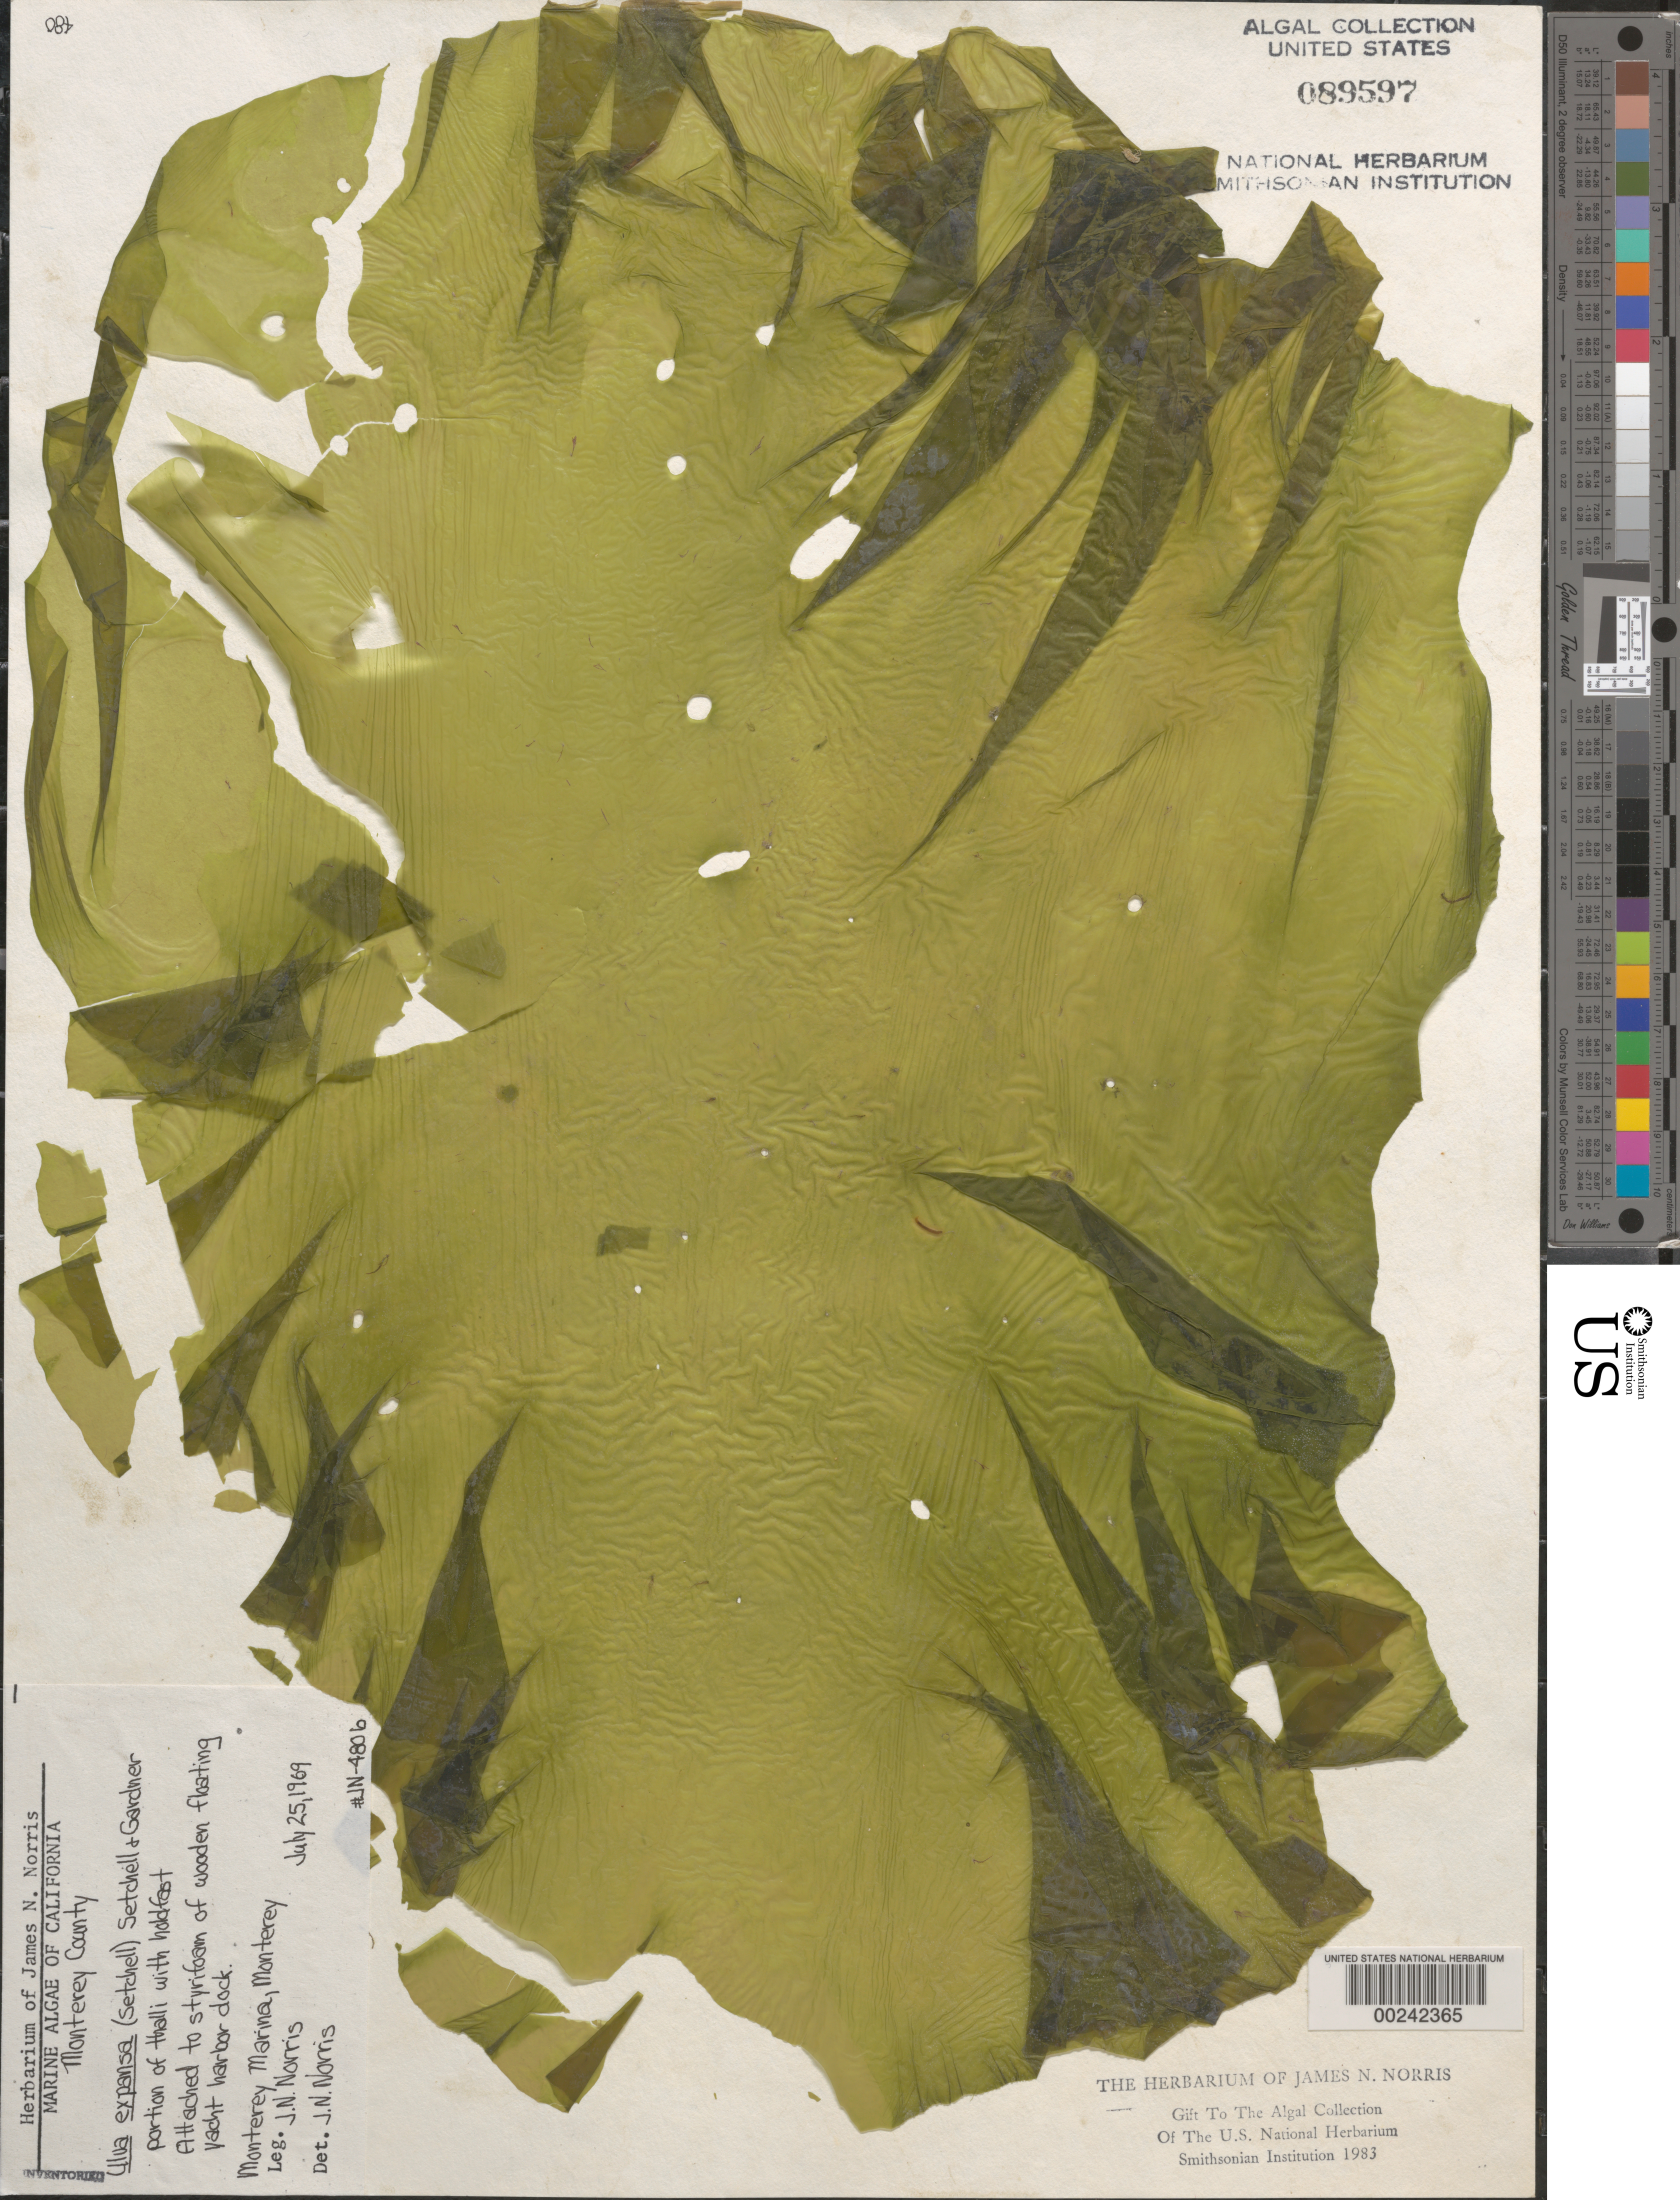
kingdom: Plantae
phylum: Chlorophyta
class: Ulvophyceae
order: Ulvales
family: Ulvaceae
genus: Ulva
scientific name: Ulva expansa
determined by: Norris, James N.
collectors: J. N. Norris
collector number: JN-480b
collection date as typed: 25 Jul 1969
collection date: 1969-07-25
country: United States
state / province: California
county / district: Monterey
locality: Monterey Marina, Monterey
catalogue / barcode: US 89597